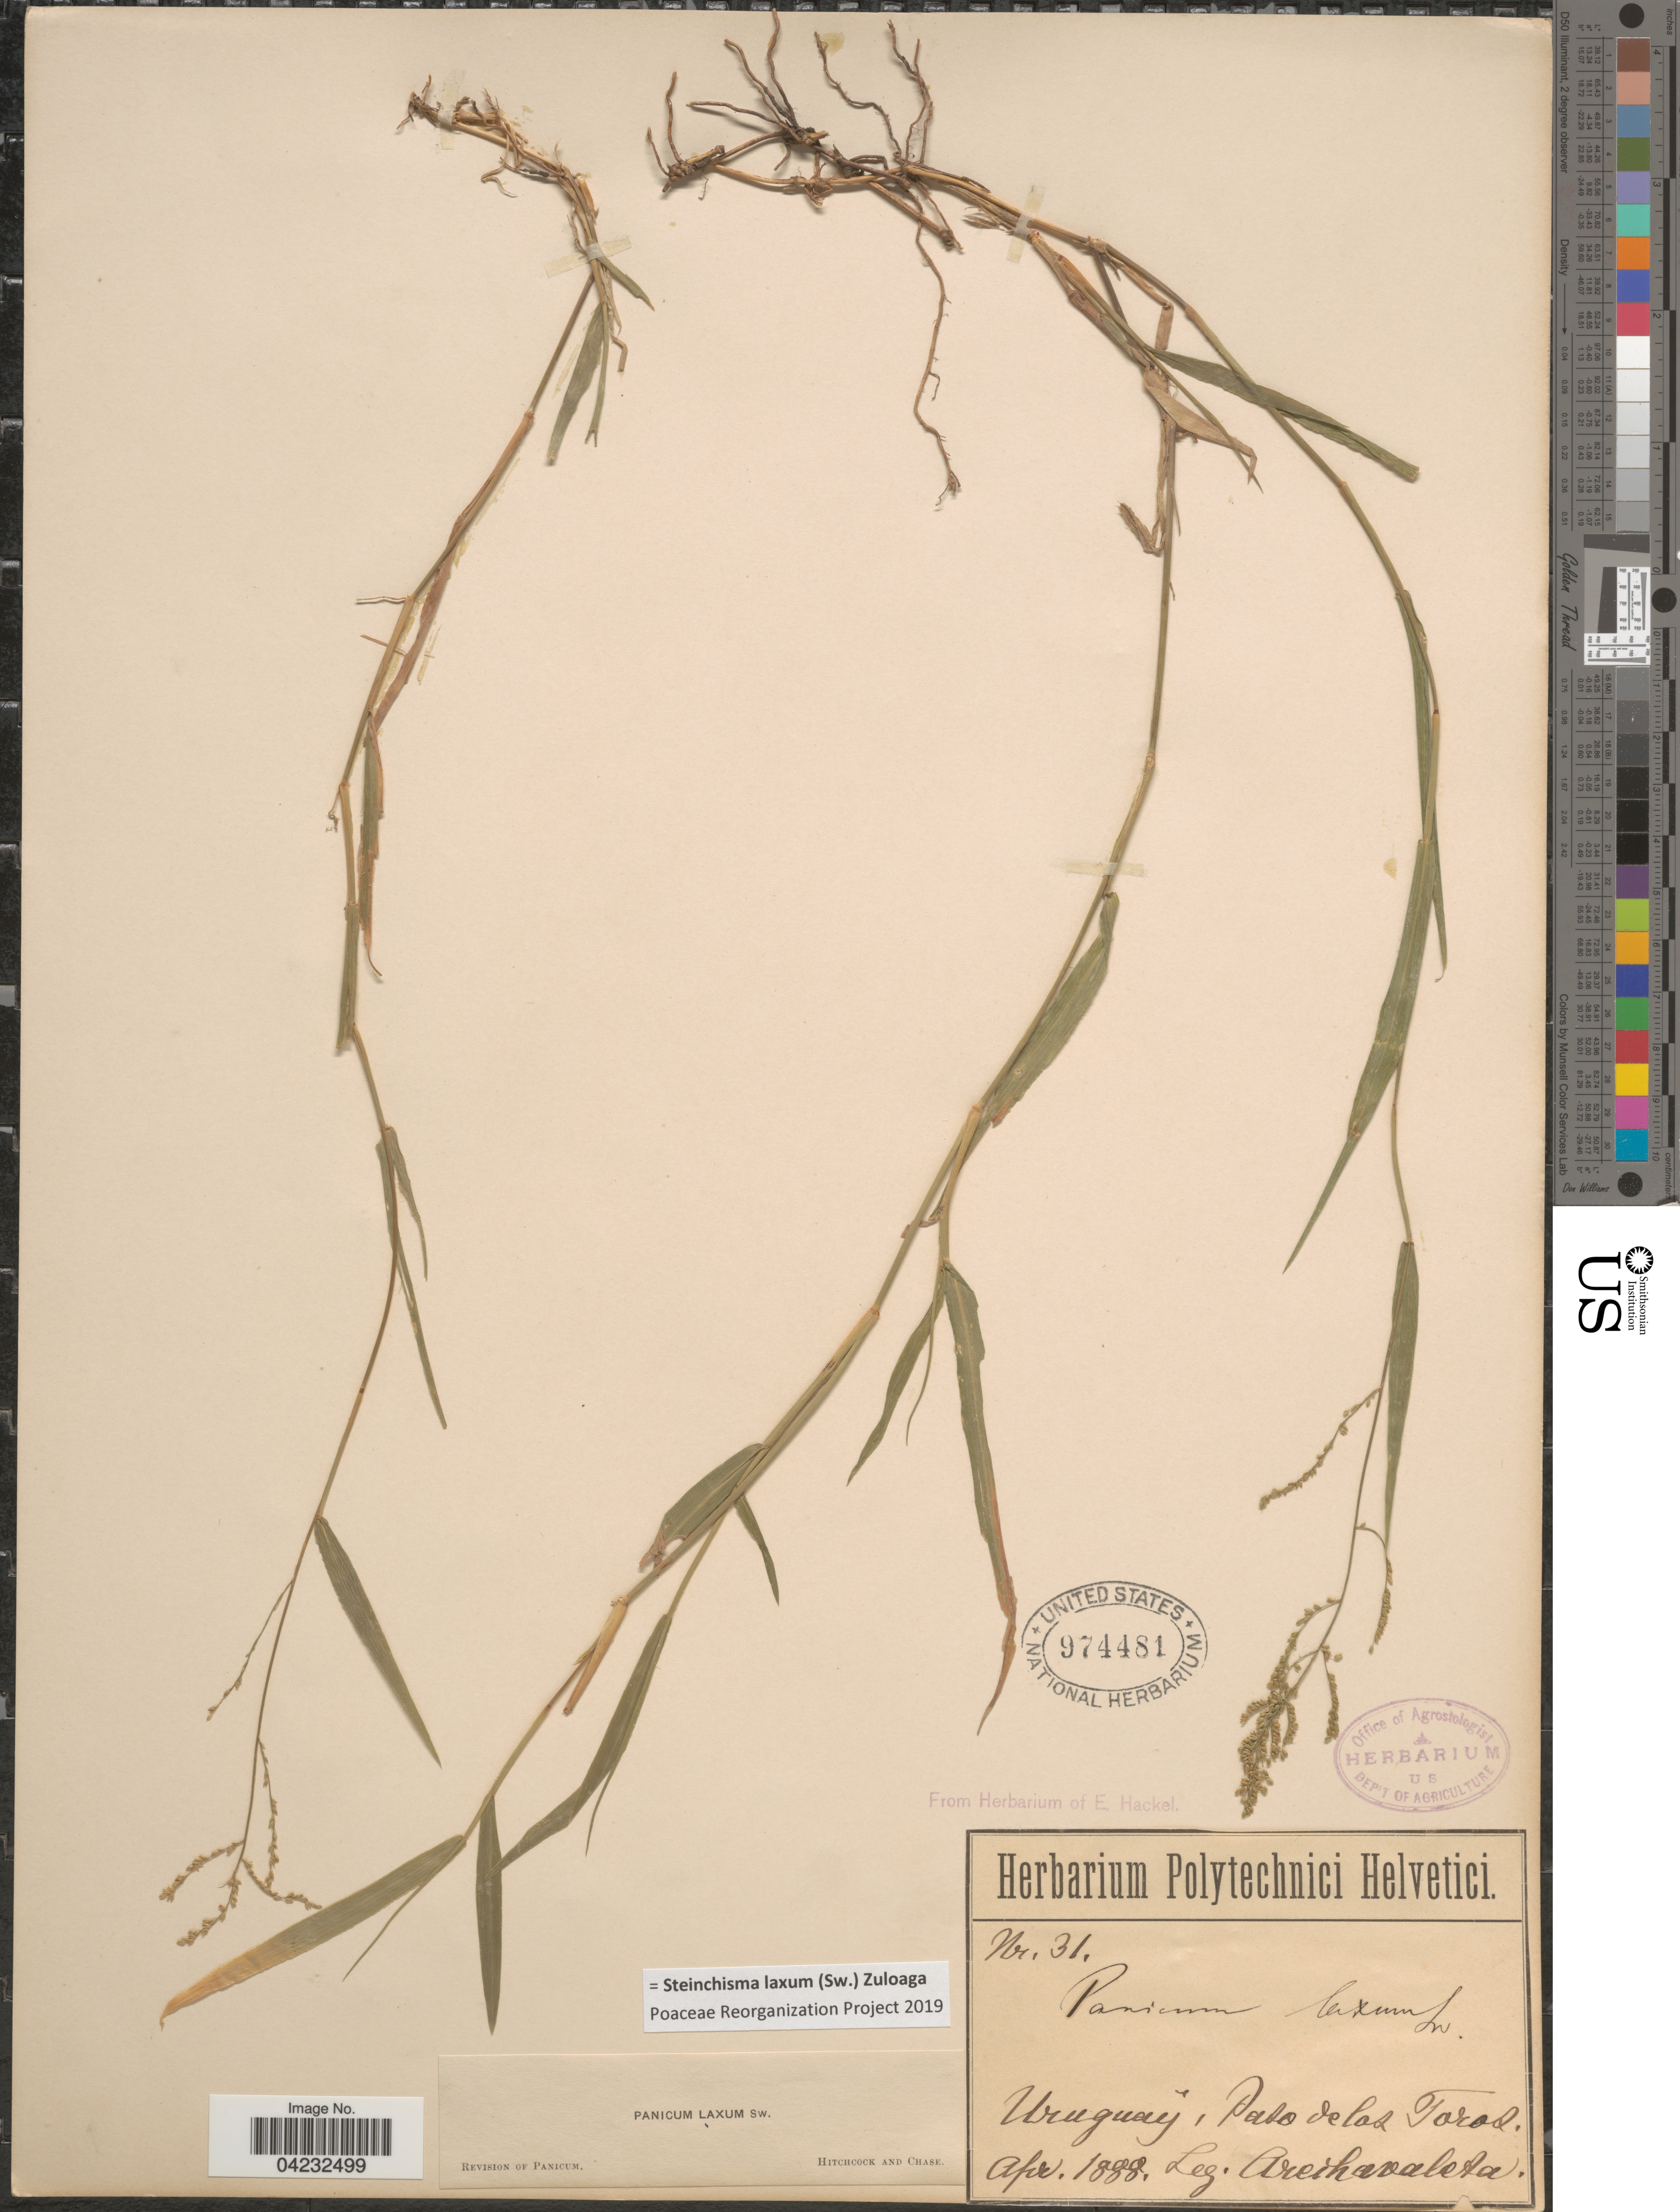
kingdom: Plantae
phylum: Tracheophyta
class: Liliopsida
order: Poales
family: Poaceae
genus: Steinchisma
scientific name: Steinchisma laxum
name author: (Sw.) Zuloaga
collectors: Arechavaleta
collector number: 31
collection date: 1888-04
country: Uruguay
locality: Paso de los Toros.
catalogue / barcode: US 974481